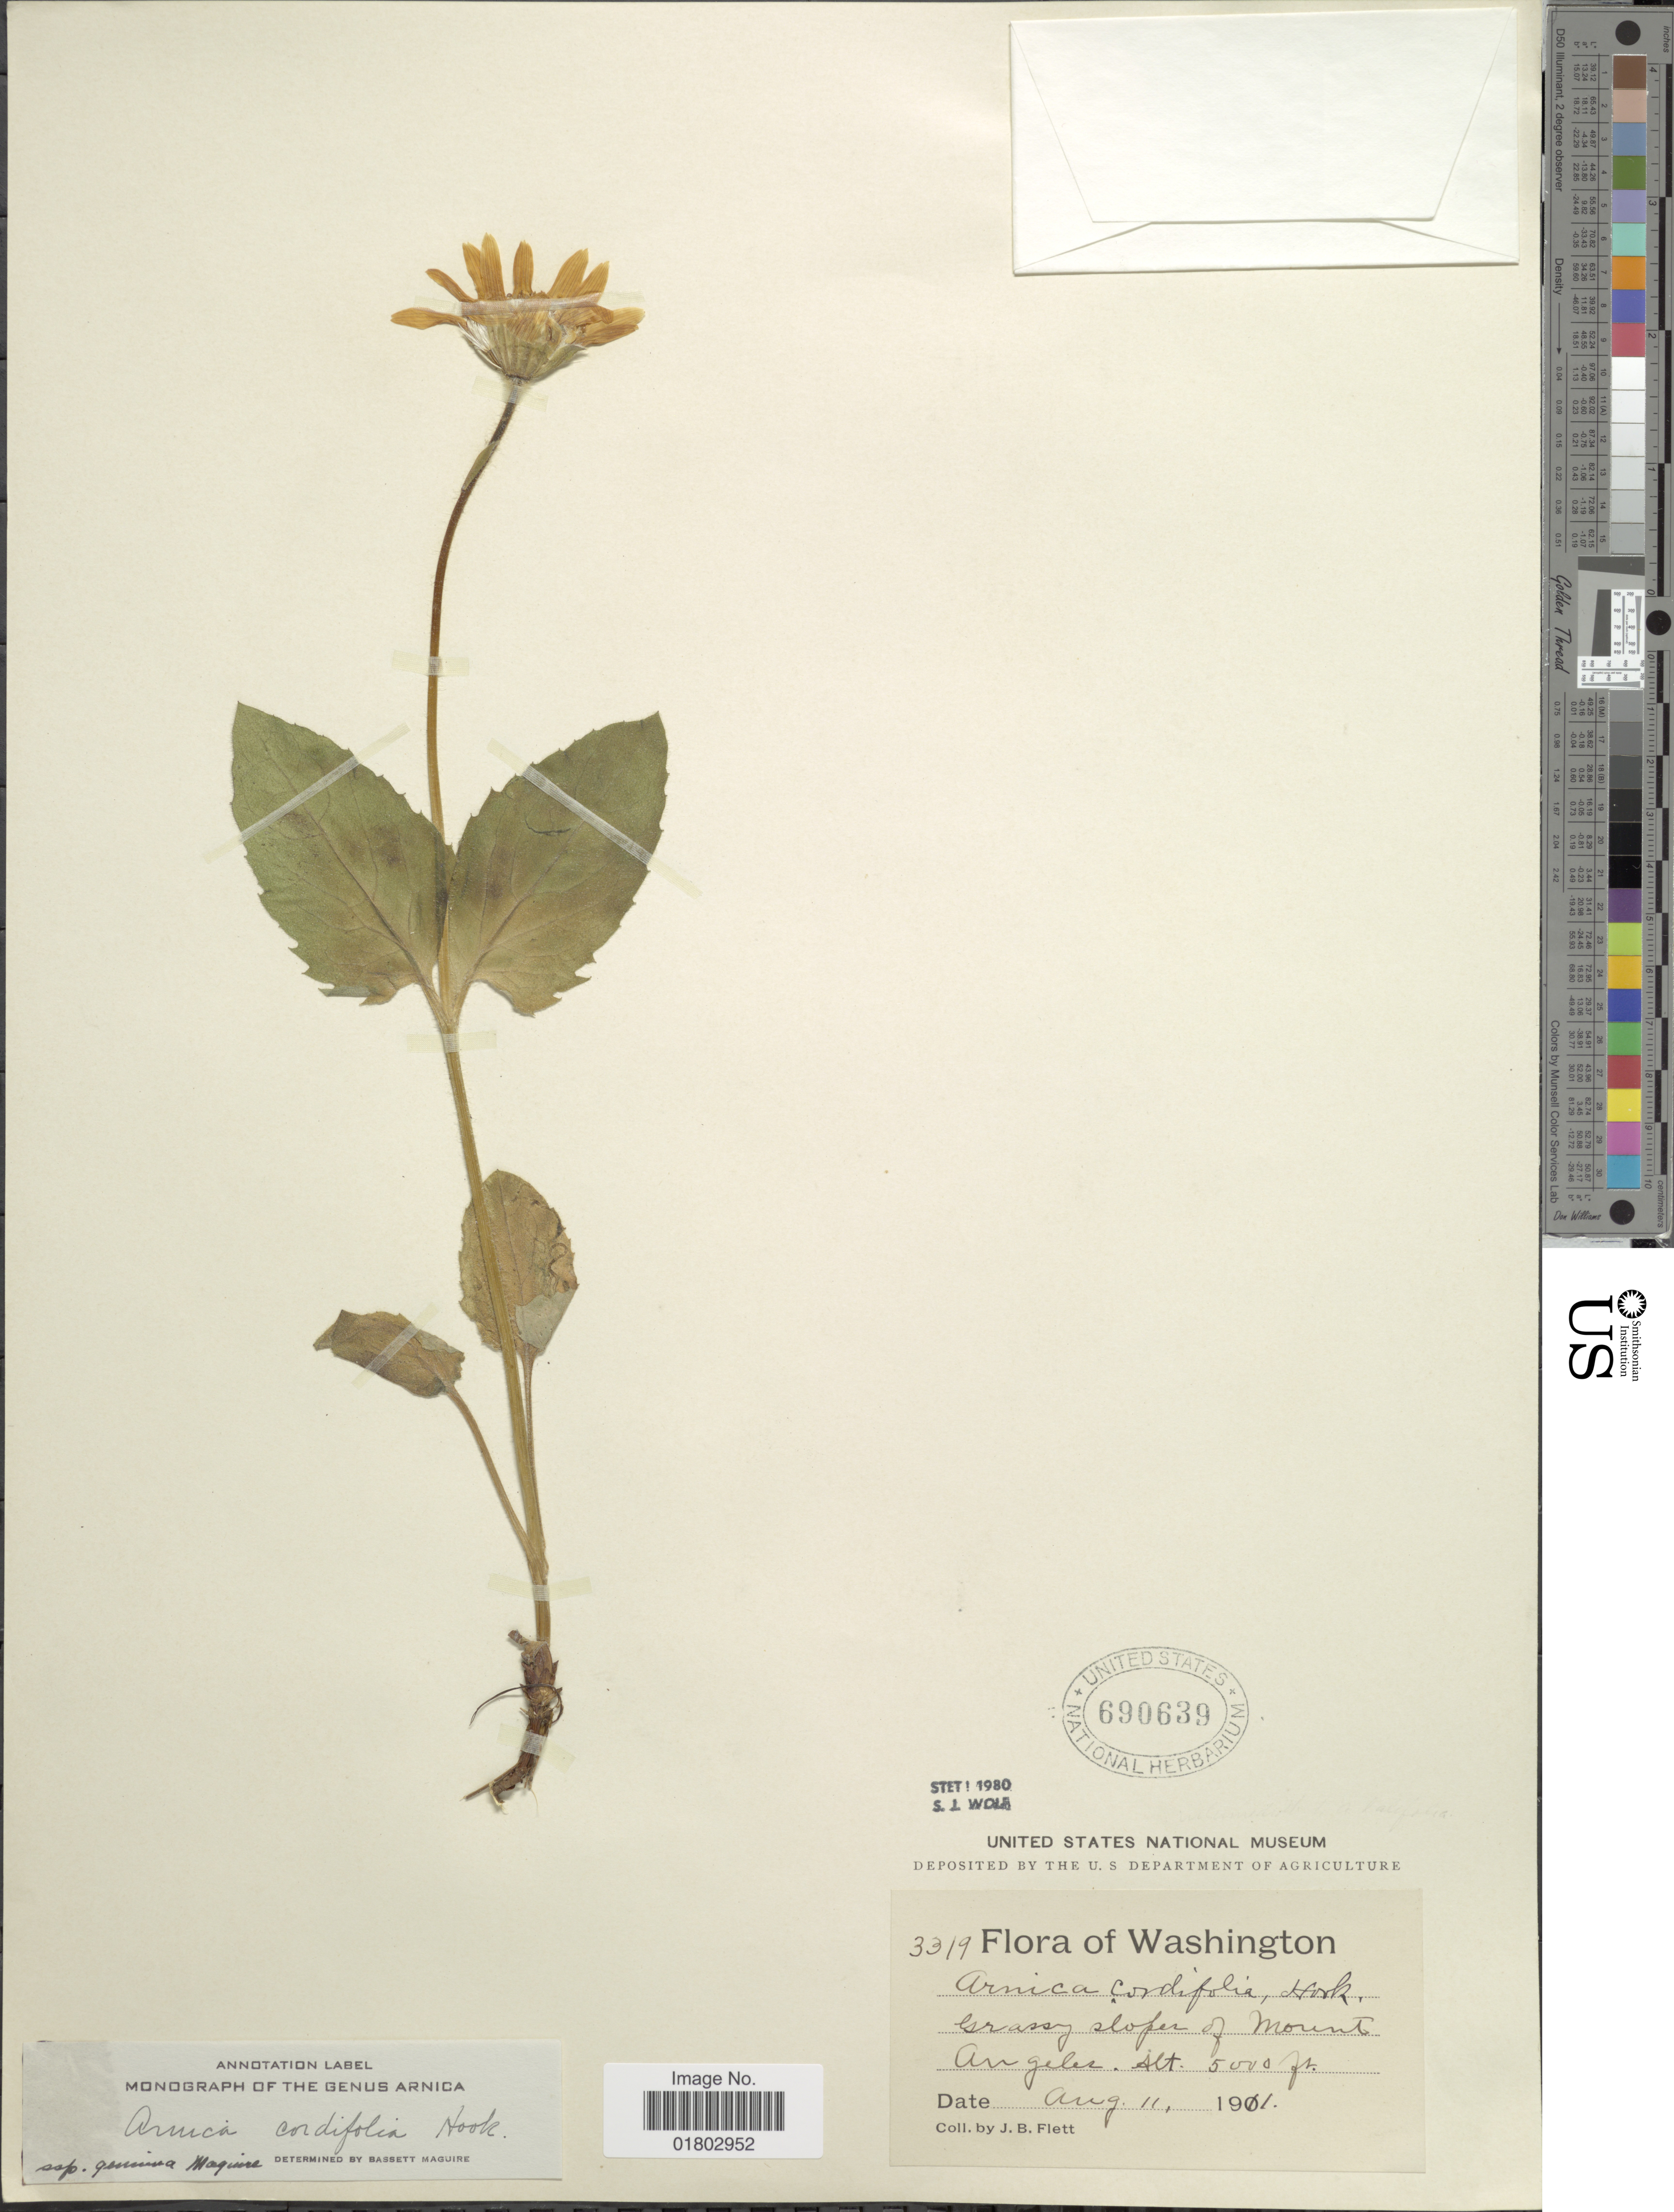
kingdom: Plantae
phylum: Tracheophyta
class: Magnoliopsida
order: Asterales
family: Asteraceae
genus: Arnica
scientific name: Arnica cordifolia subsp. genuina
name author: Maguire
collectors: J. Flett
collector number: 3319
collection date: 1911-08-11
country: United States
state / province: Washington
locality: Grassy slopes of Mount Angeles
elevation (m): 1524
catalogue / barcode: US 690639